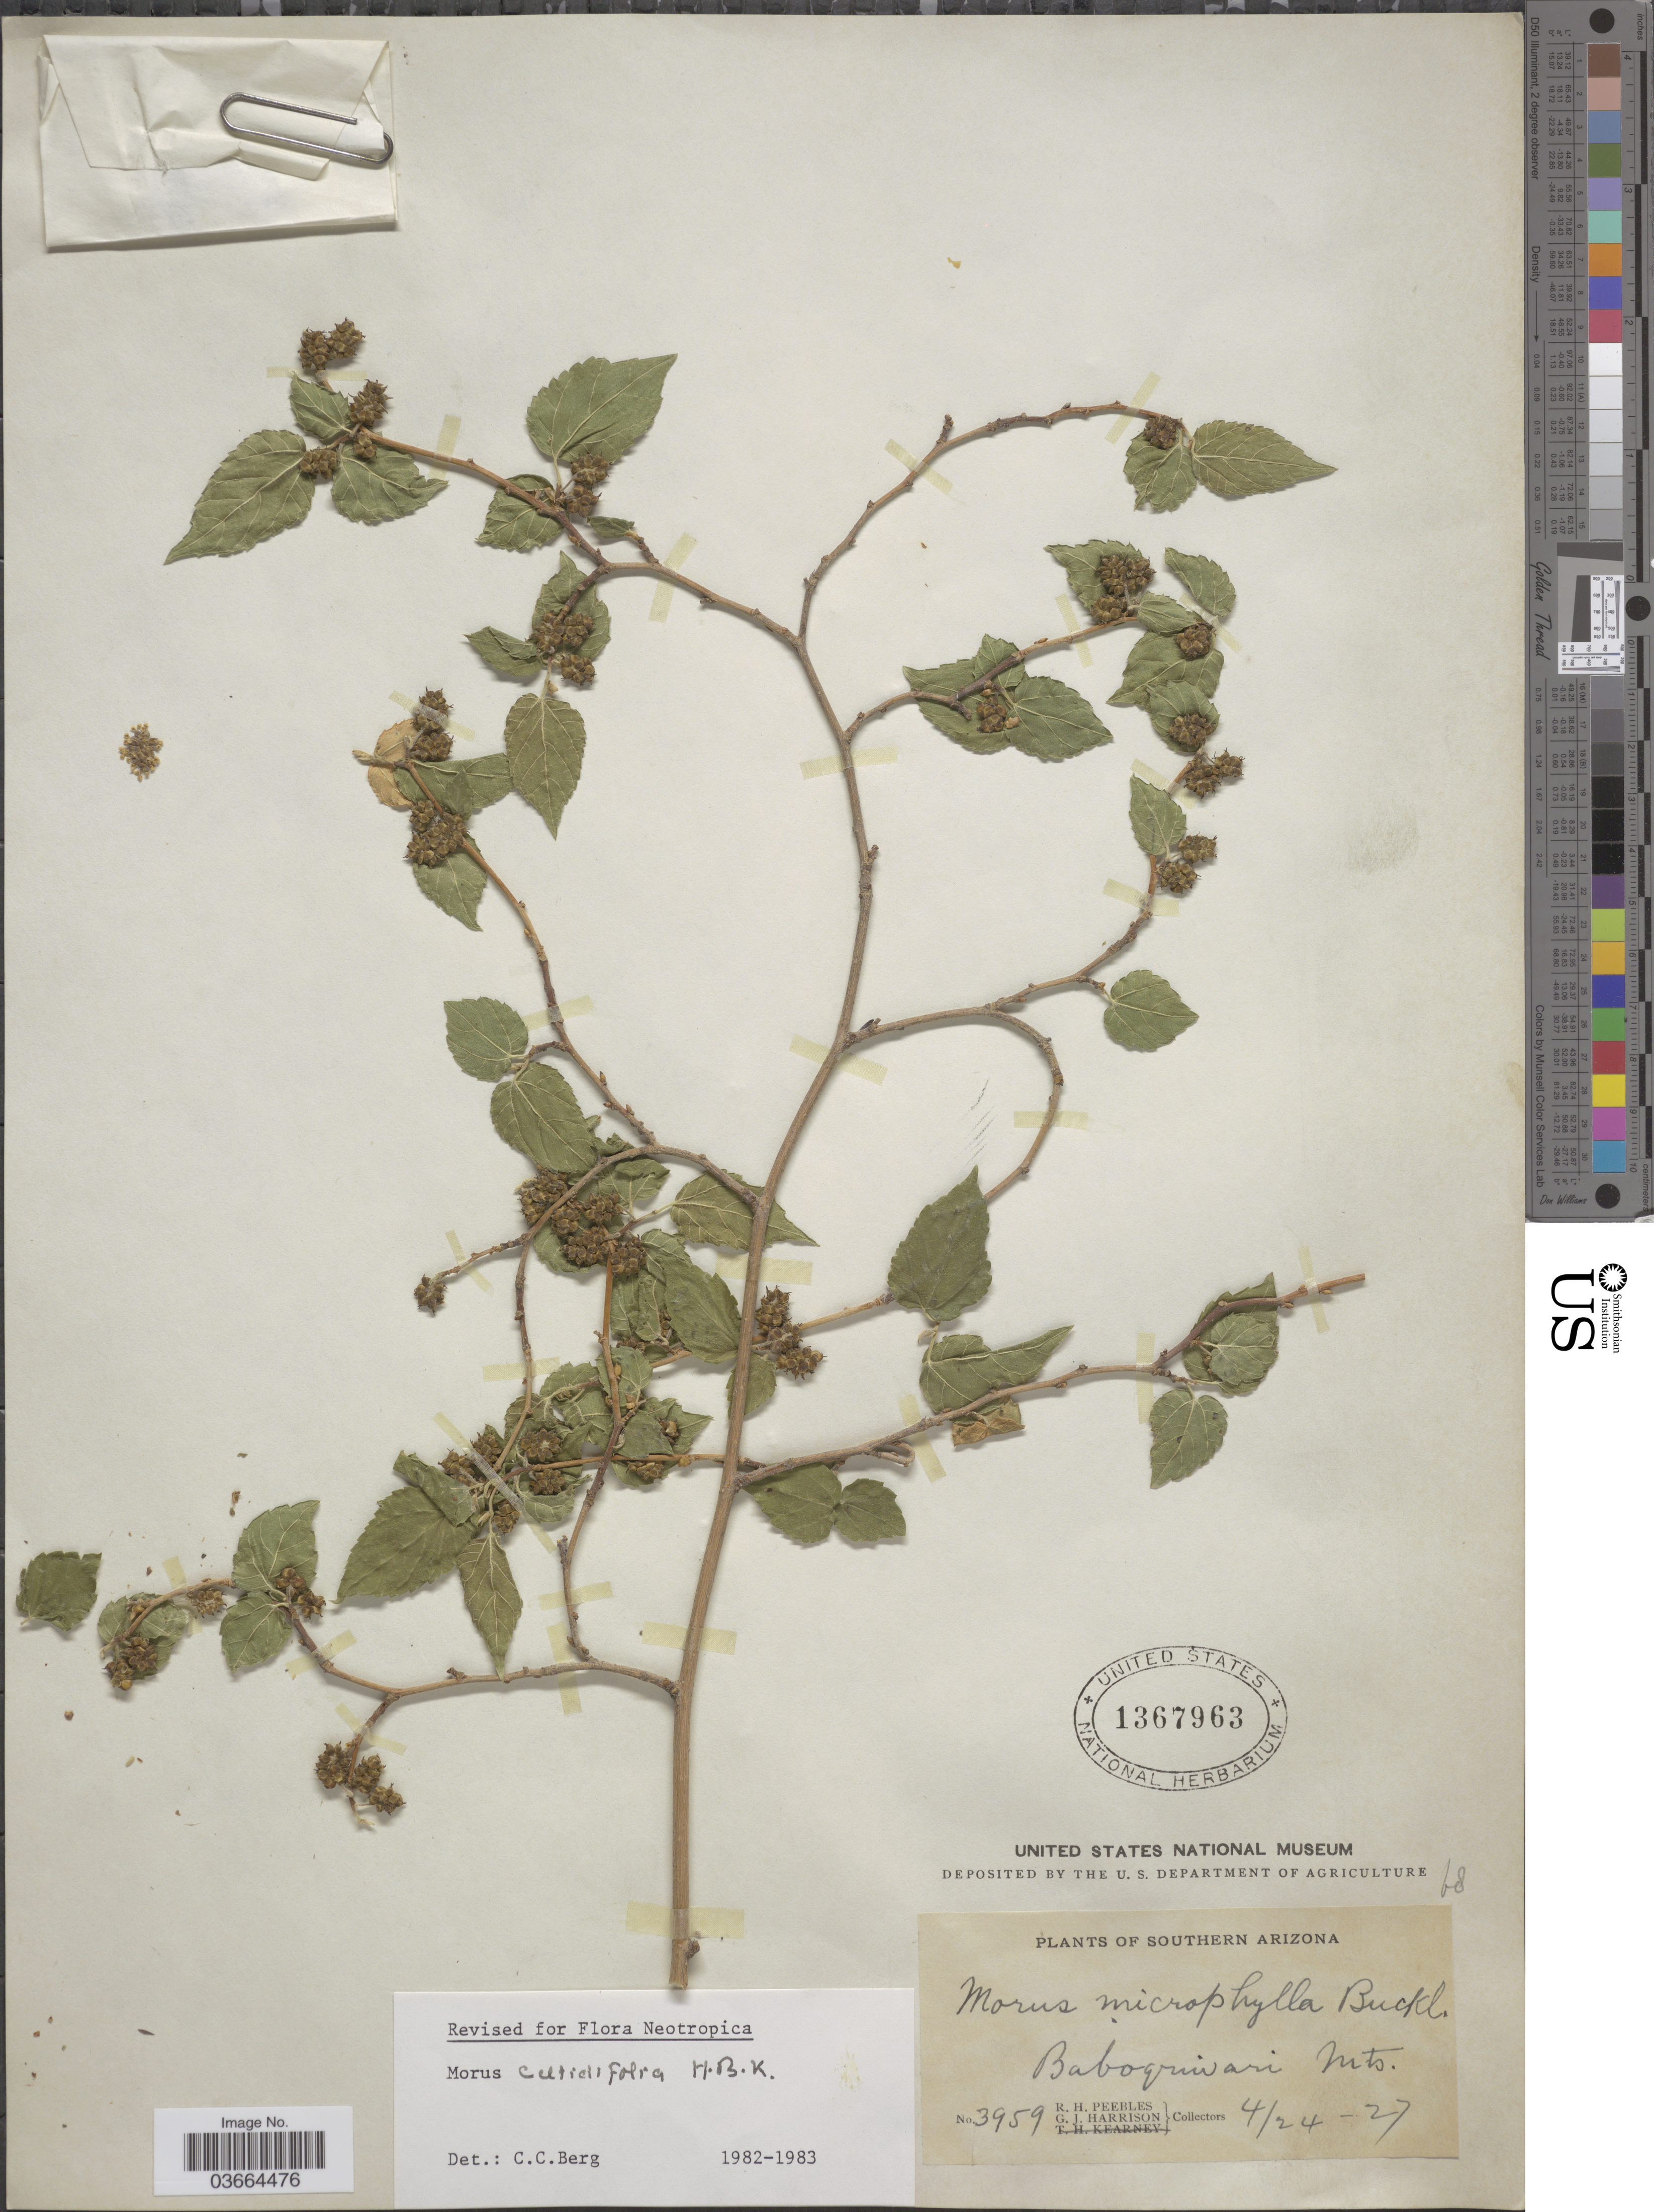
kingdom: Plantae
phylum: Tracheophyta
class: Magnoliopsida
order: Rosales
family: Moraceae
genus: Morus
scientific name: Morus celtidifolia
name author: Kunth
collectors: R. H. Peebles & G. J. Harrison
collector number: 3959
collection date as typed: Transcribed d/m/y: 24/4/27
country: United States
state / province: Arizona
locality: Southern Arizona. Baboquivari Mts.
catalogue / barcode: US 1367963